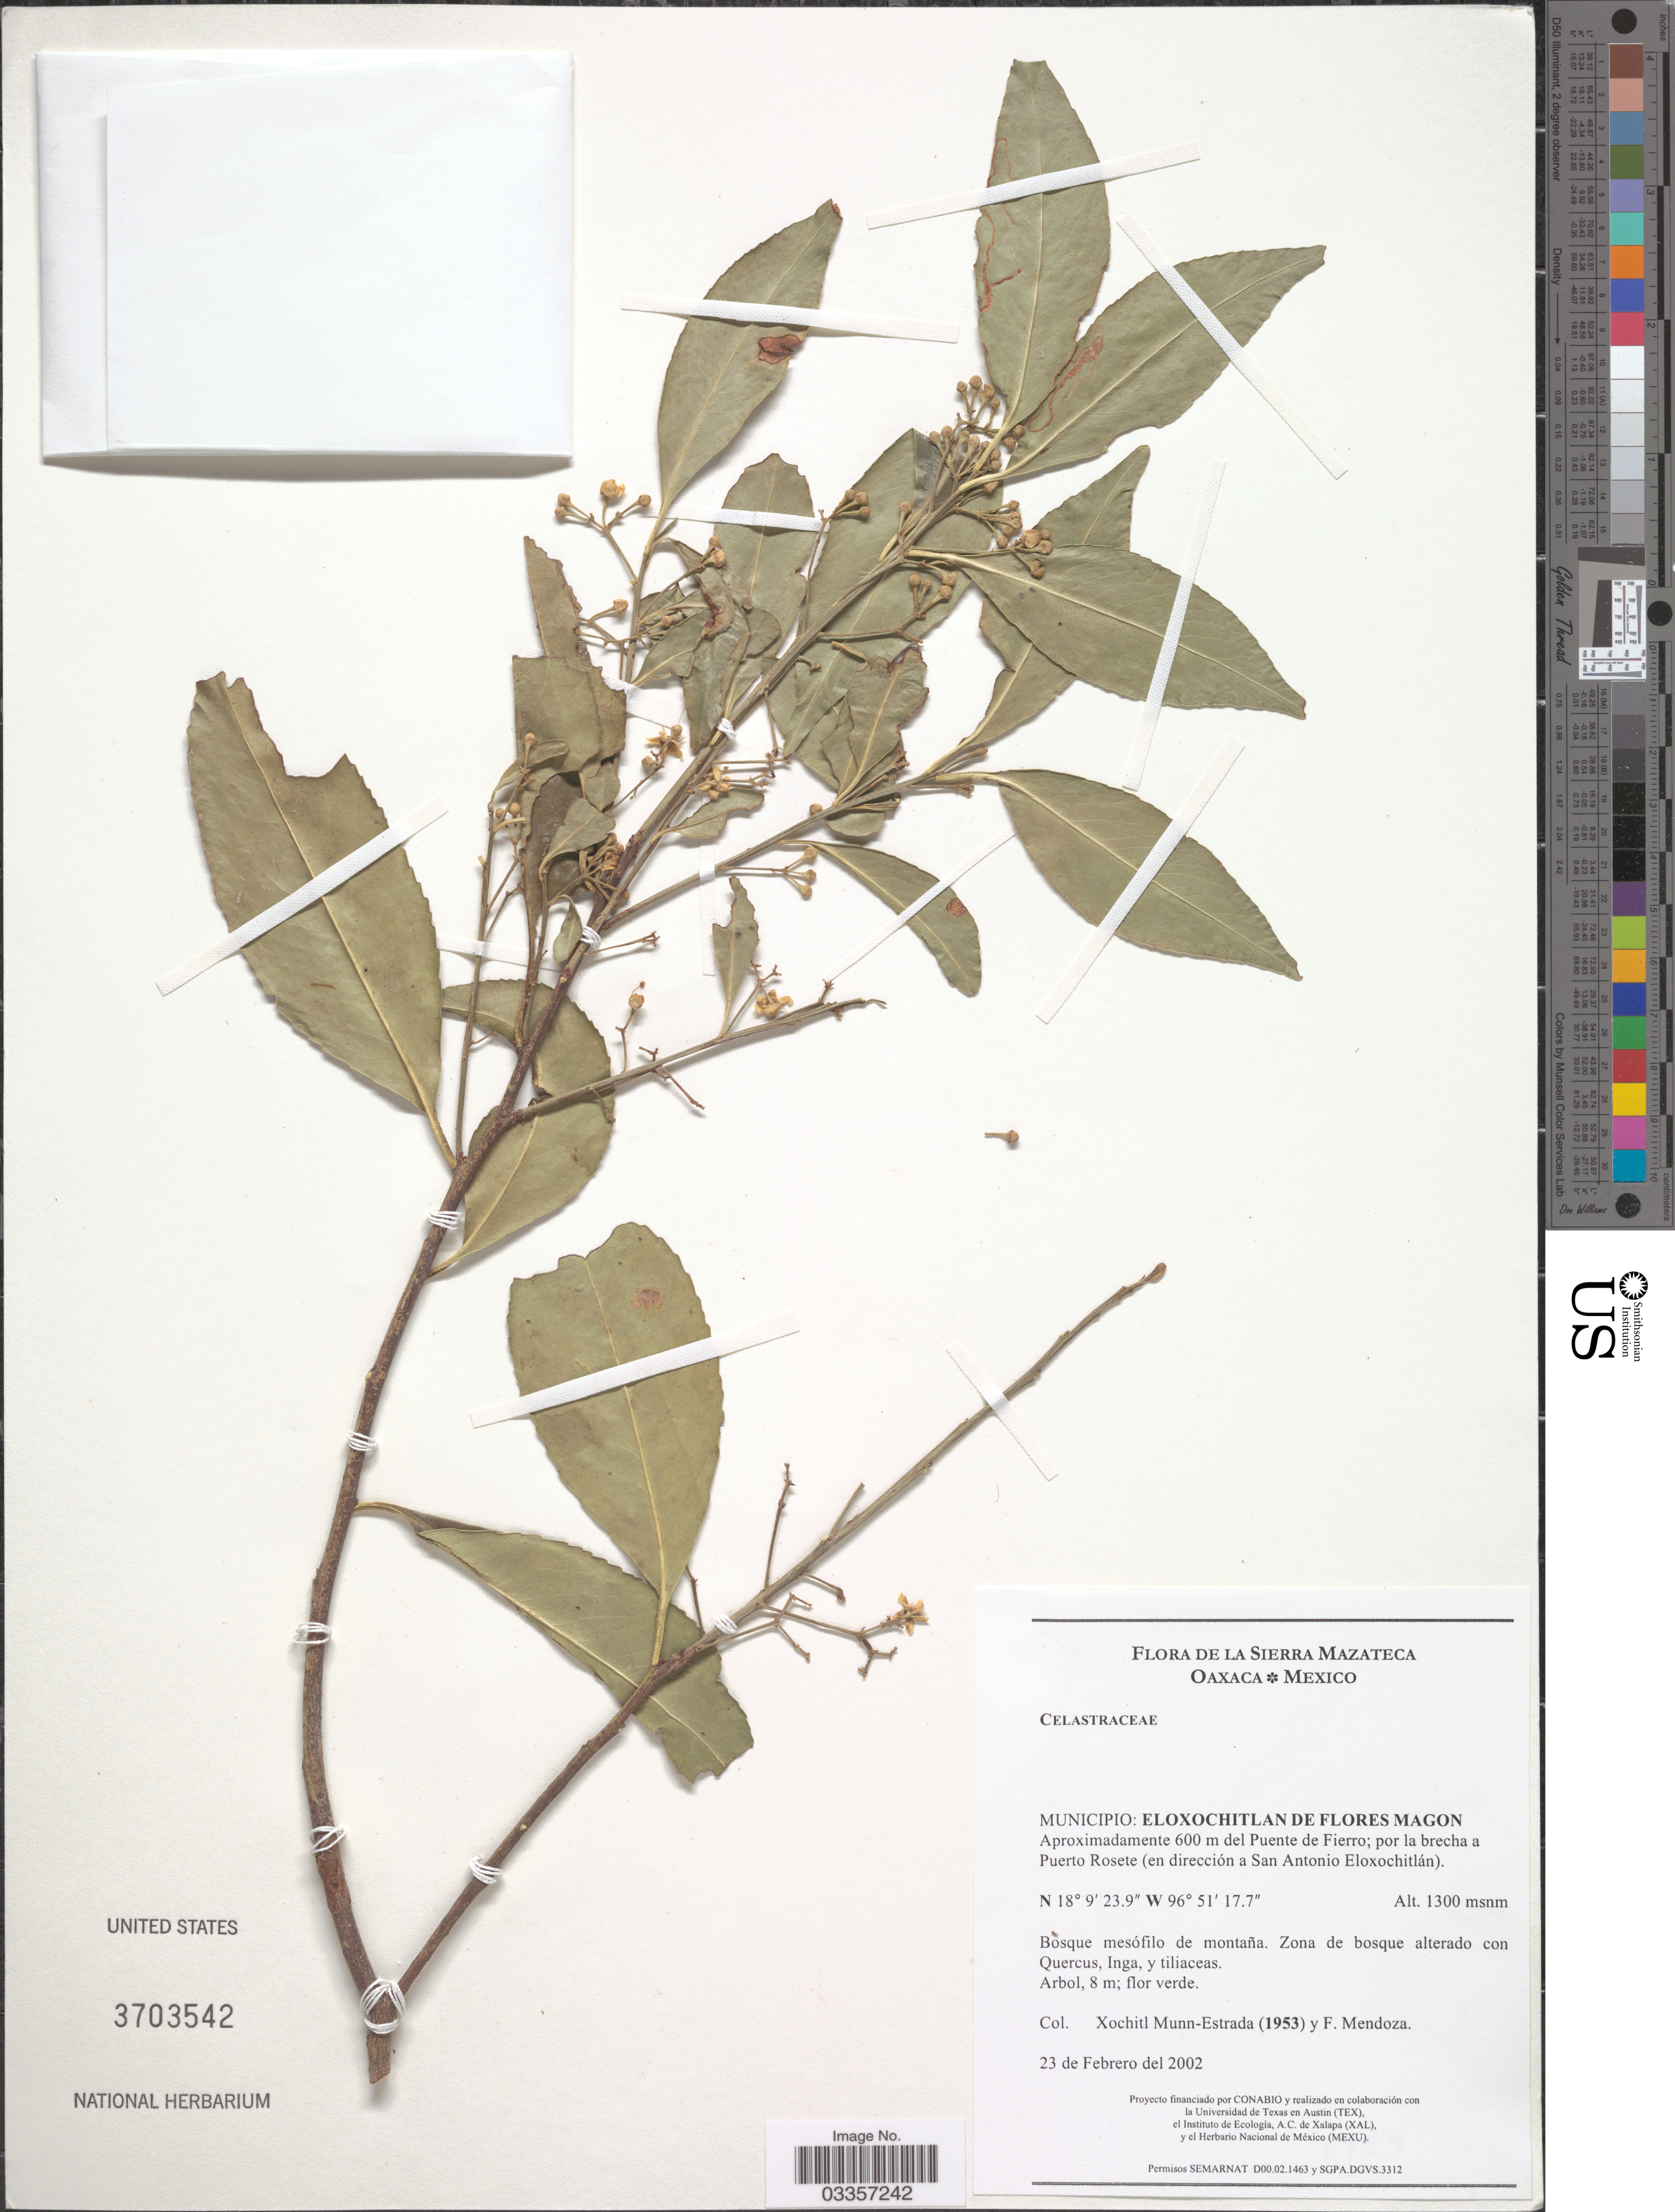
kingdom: Plantae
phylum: Tracheophyta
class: Magnoliopsida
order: Celastrales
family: Celastraceae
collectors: X. Munn-Estrada & F. Mendoza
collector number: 1953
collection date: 2002-02-23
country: Mexico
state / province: Oaxaca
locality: La Sierra Mazateca. Municipio: Eloxochitlan de Flores Magon. Aproximadamente 600 m del Puente de Fierro; por la brecha a Puerto Rosete (en dirección a San Antonio Eloxochitlán).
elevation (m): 1300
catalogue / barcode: US 3703542